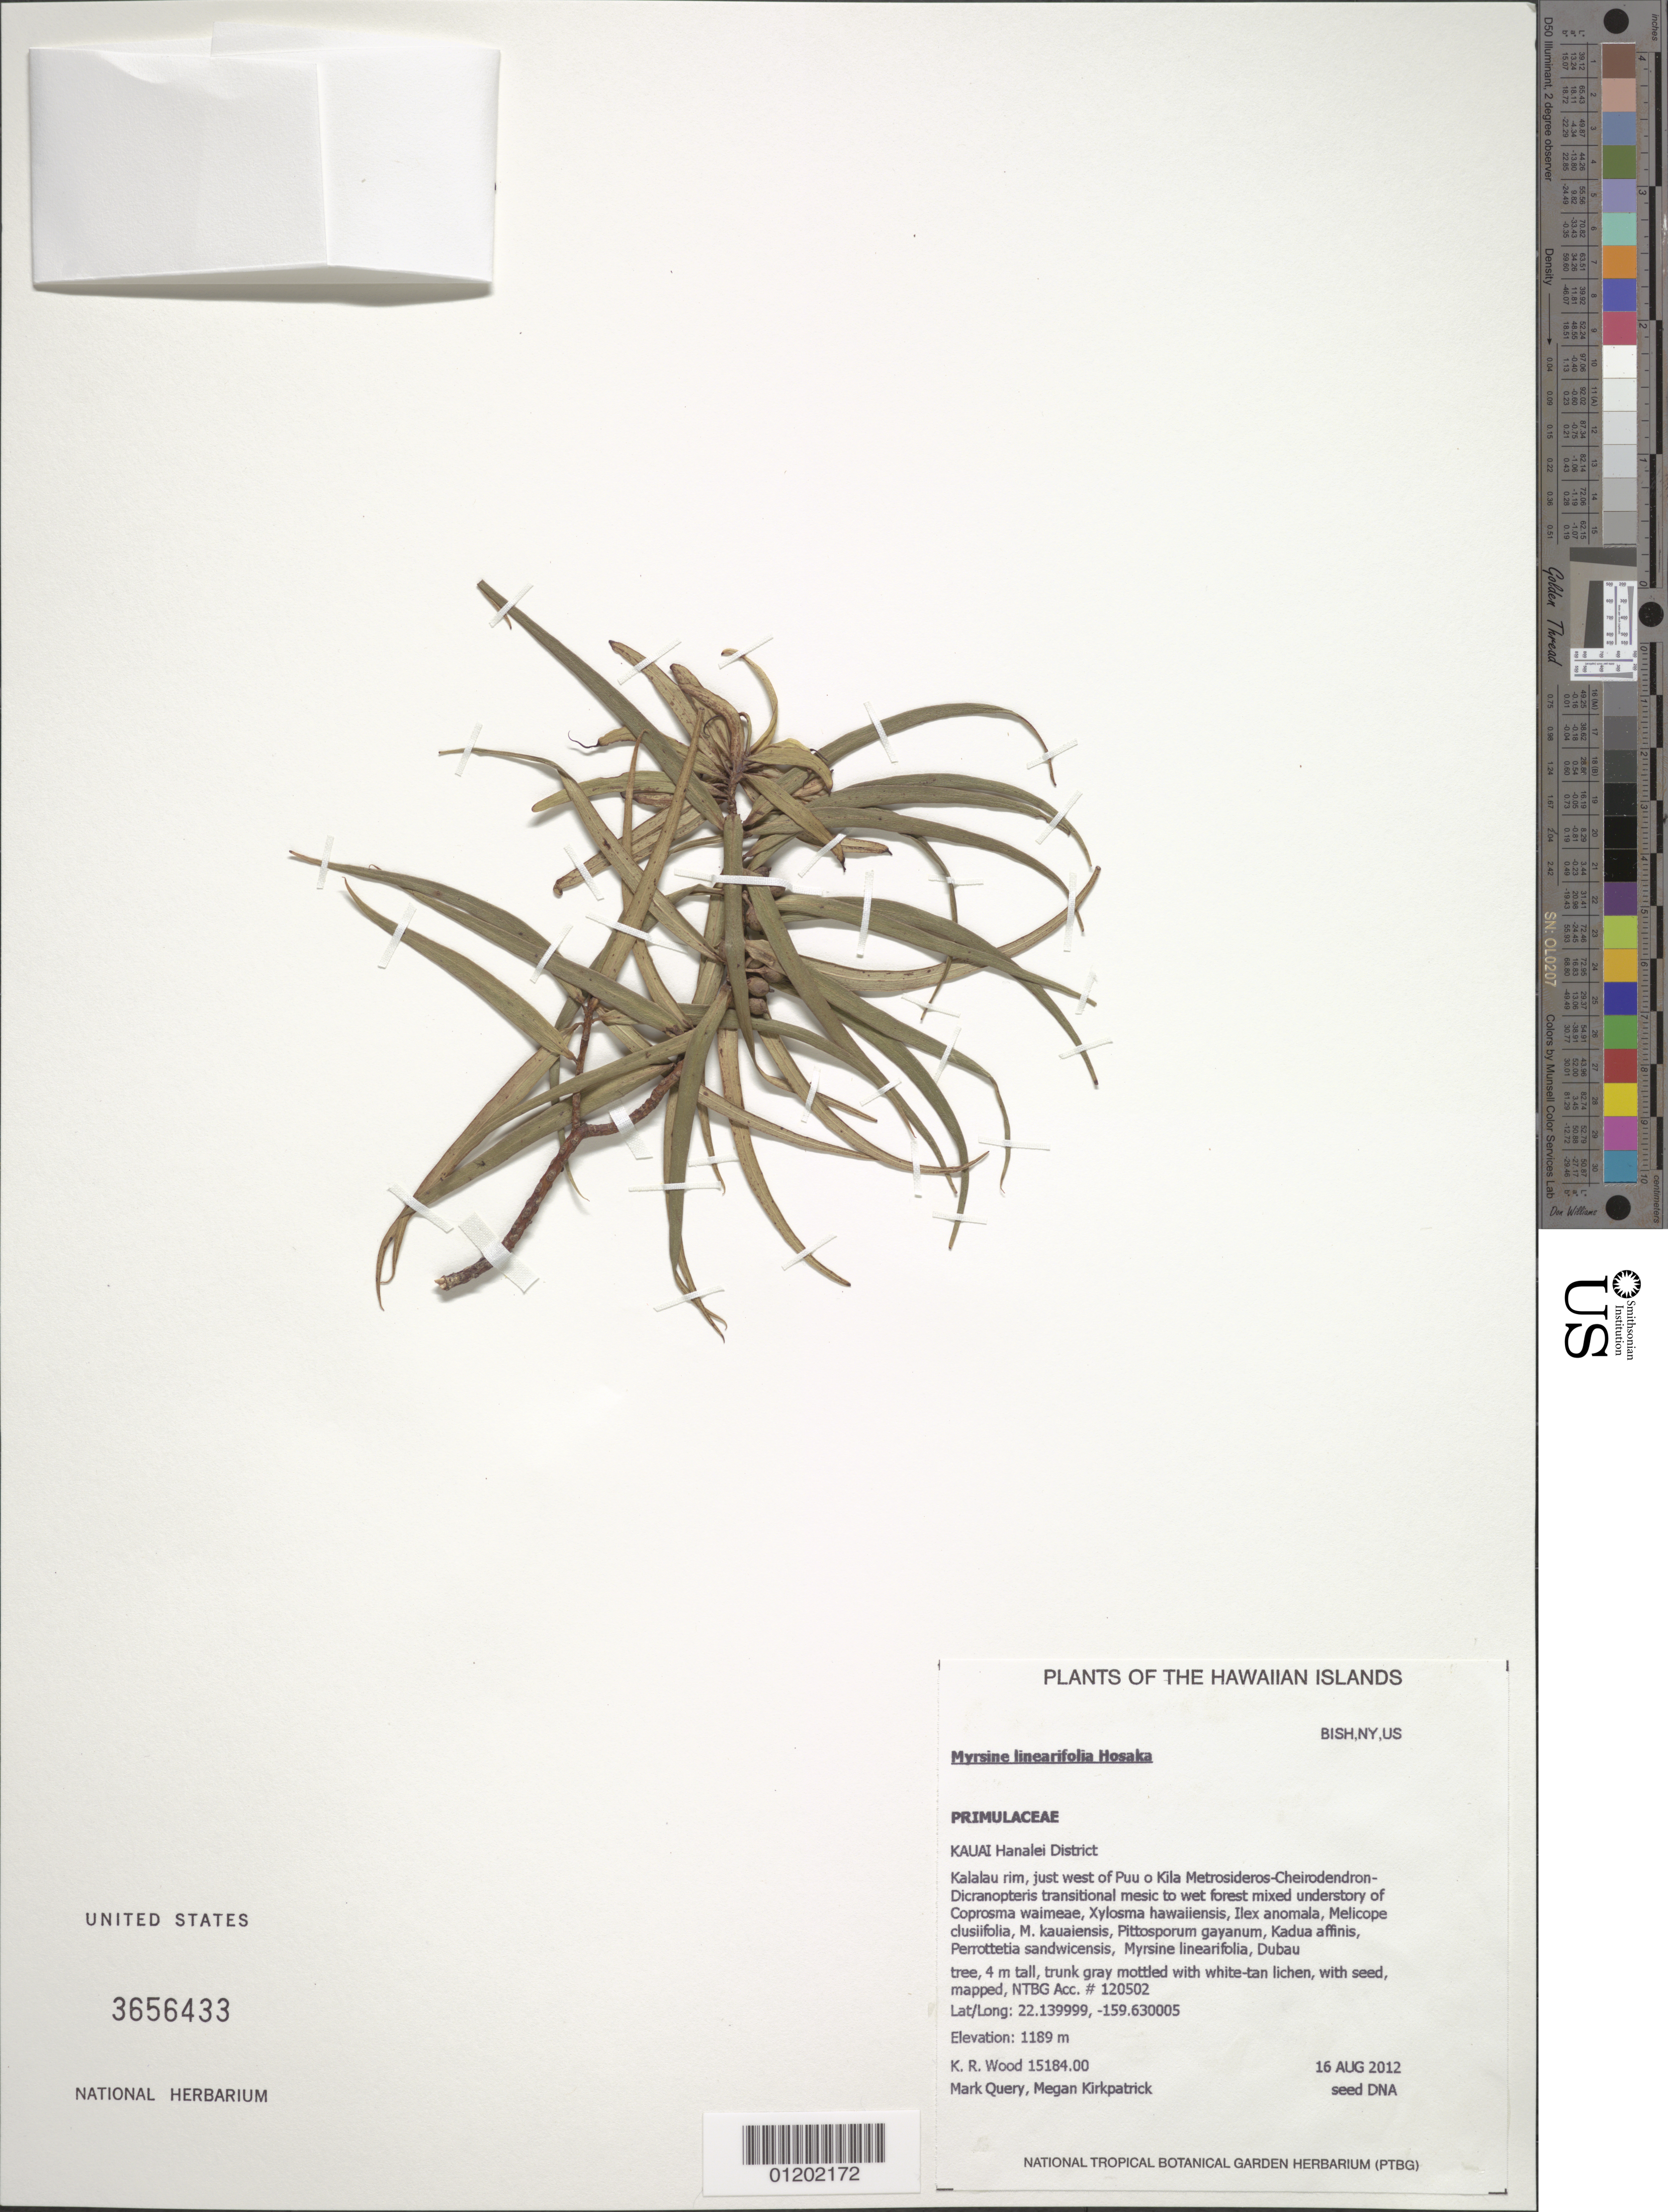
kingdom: Plantae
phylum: Tracheophyta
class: Magnoliopsida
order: Ericales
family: Primulaceae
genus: Myrsine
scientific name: Myrsine linearifolia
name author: Hosaka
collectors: K. R. Wood, M. Query & M. Kirkpatrick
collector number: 15184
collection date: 2012-08-16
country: United States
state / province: Hawaii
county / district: Kauai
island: Kaua'i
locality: Hanalei District, Kalalau rim, just west of Puu o Kila.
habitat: Mesic to wet forest.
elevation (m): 1189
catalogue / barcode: US 3656433